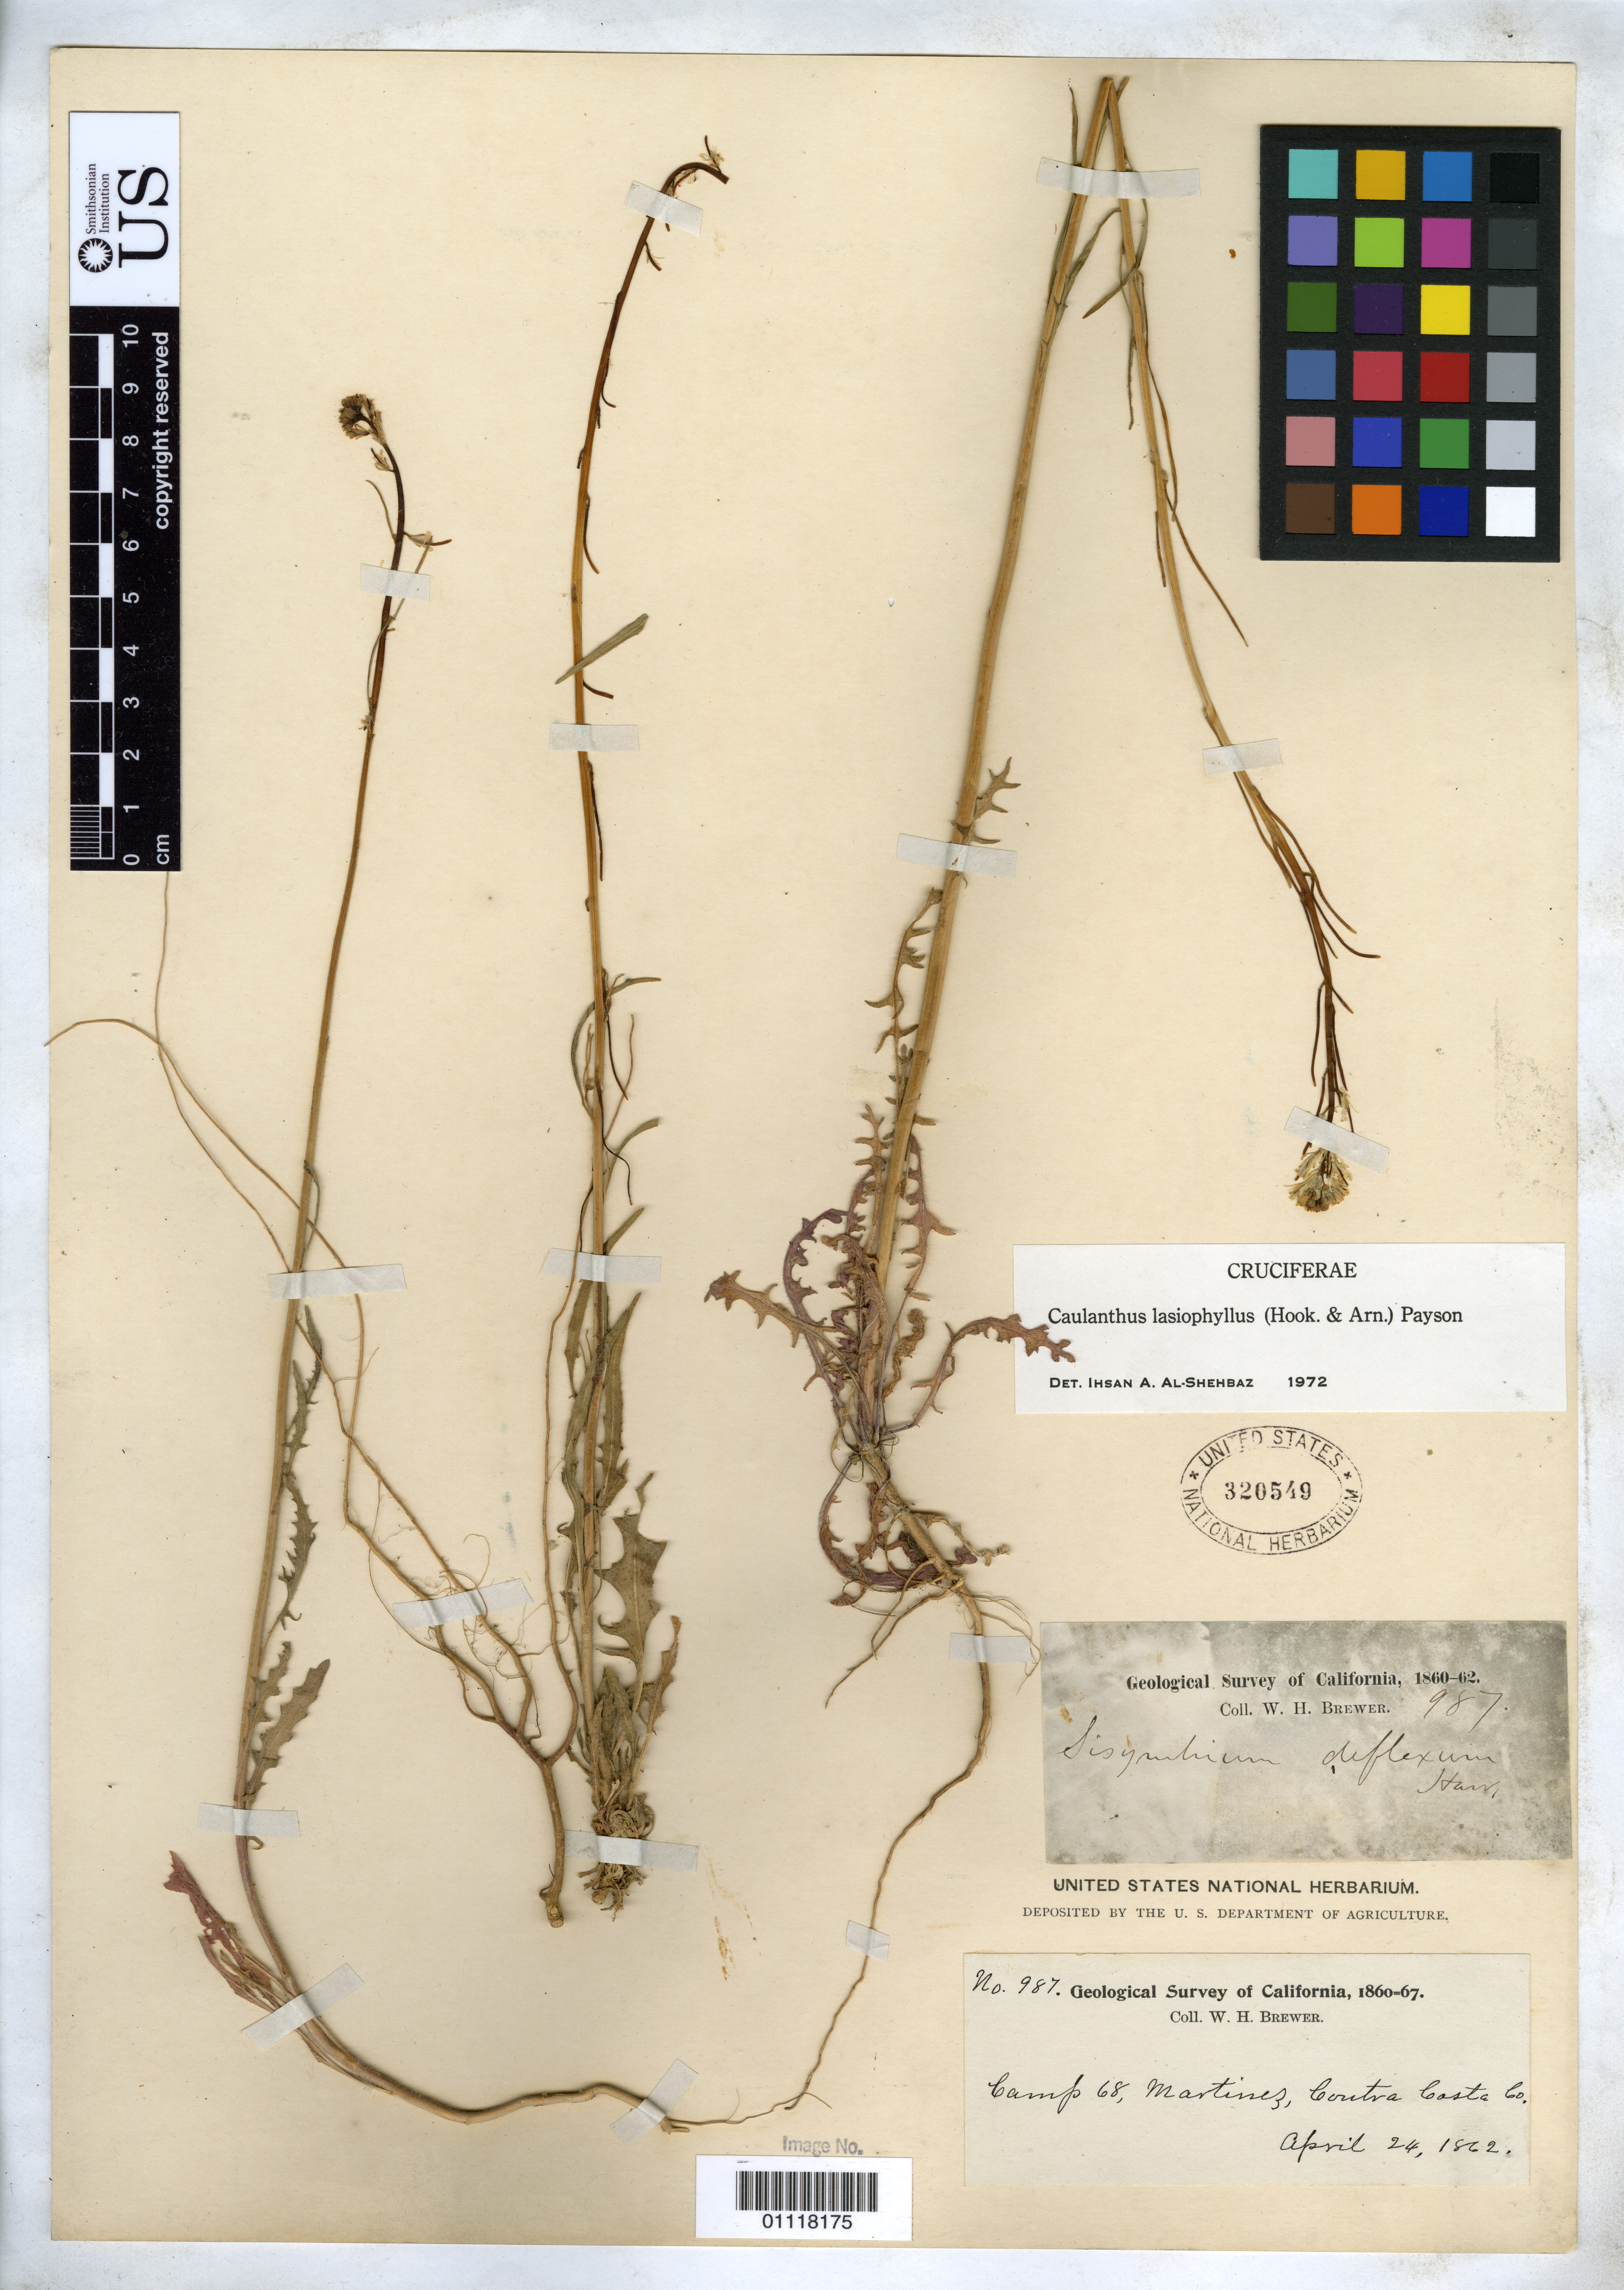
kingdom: Plantae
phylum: Tracheophyta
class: Magnoliopsida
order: Brassicales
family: Brassicaceae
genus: Caulanthus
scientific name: Caulanthus lasiophyllus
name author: (Hook. & Arn.) Payson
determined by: Al-Shehbaz, I. A., (MO), Missouri Botanical Garden (UNITED STATES)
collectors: W. H. Brewer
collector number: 987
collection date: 1862-04-24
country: United States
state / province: California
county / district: Contra Costa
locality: Camp 68, Martinez.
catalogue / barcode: US 320549